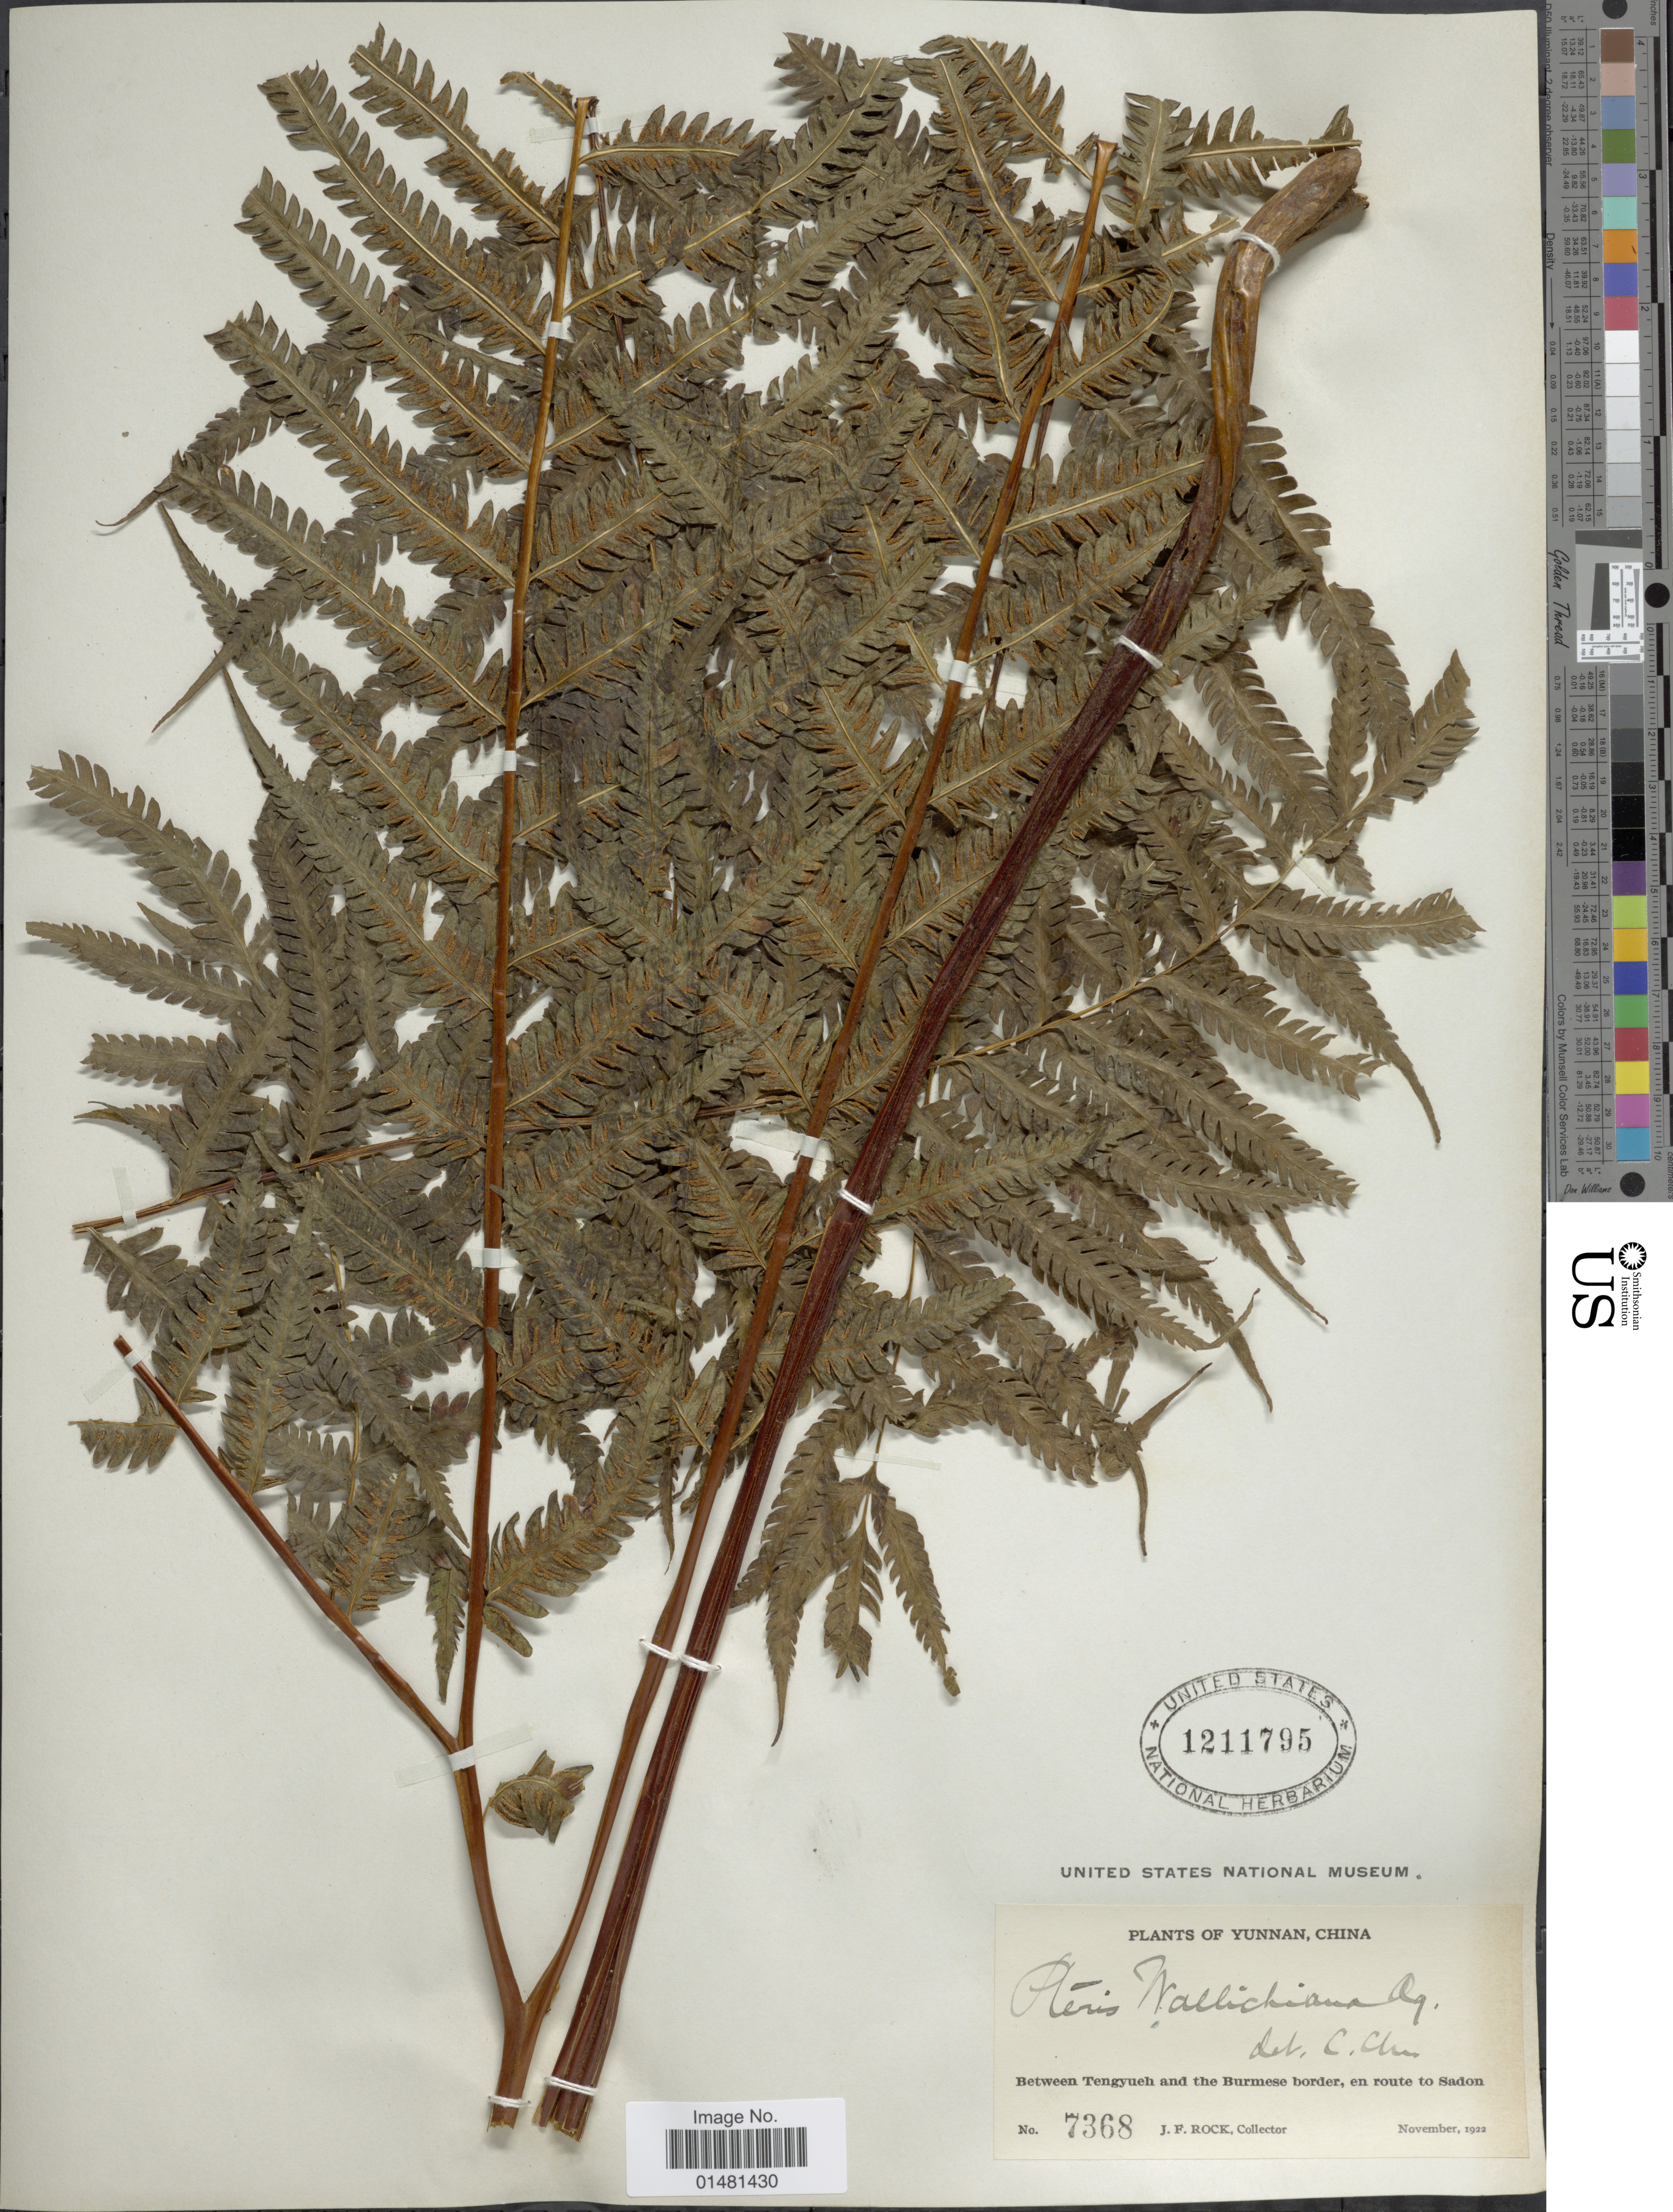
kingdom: Plantae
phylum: Tracheophyta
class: Polypodiopsida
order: Polypodiales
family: Pteridaceae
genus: Pteris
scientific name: Pteris wallichiana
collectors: J. Rock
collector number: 7368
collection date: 1922-11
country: China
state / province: Yunnan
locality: Between Tengyueh and the Burmese border, en route to Sadon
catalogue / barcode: US 1211795